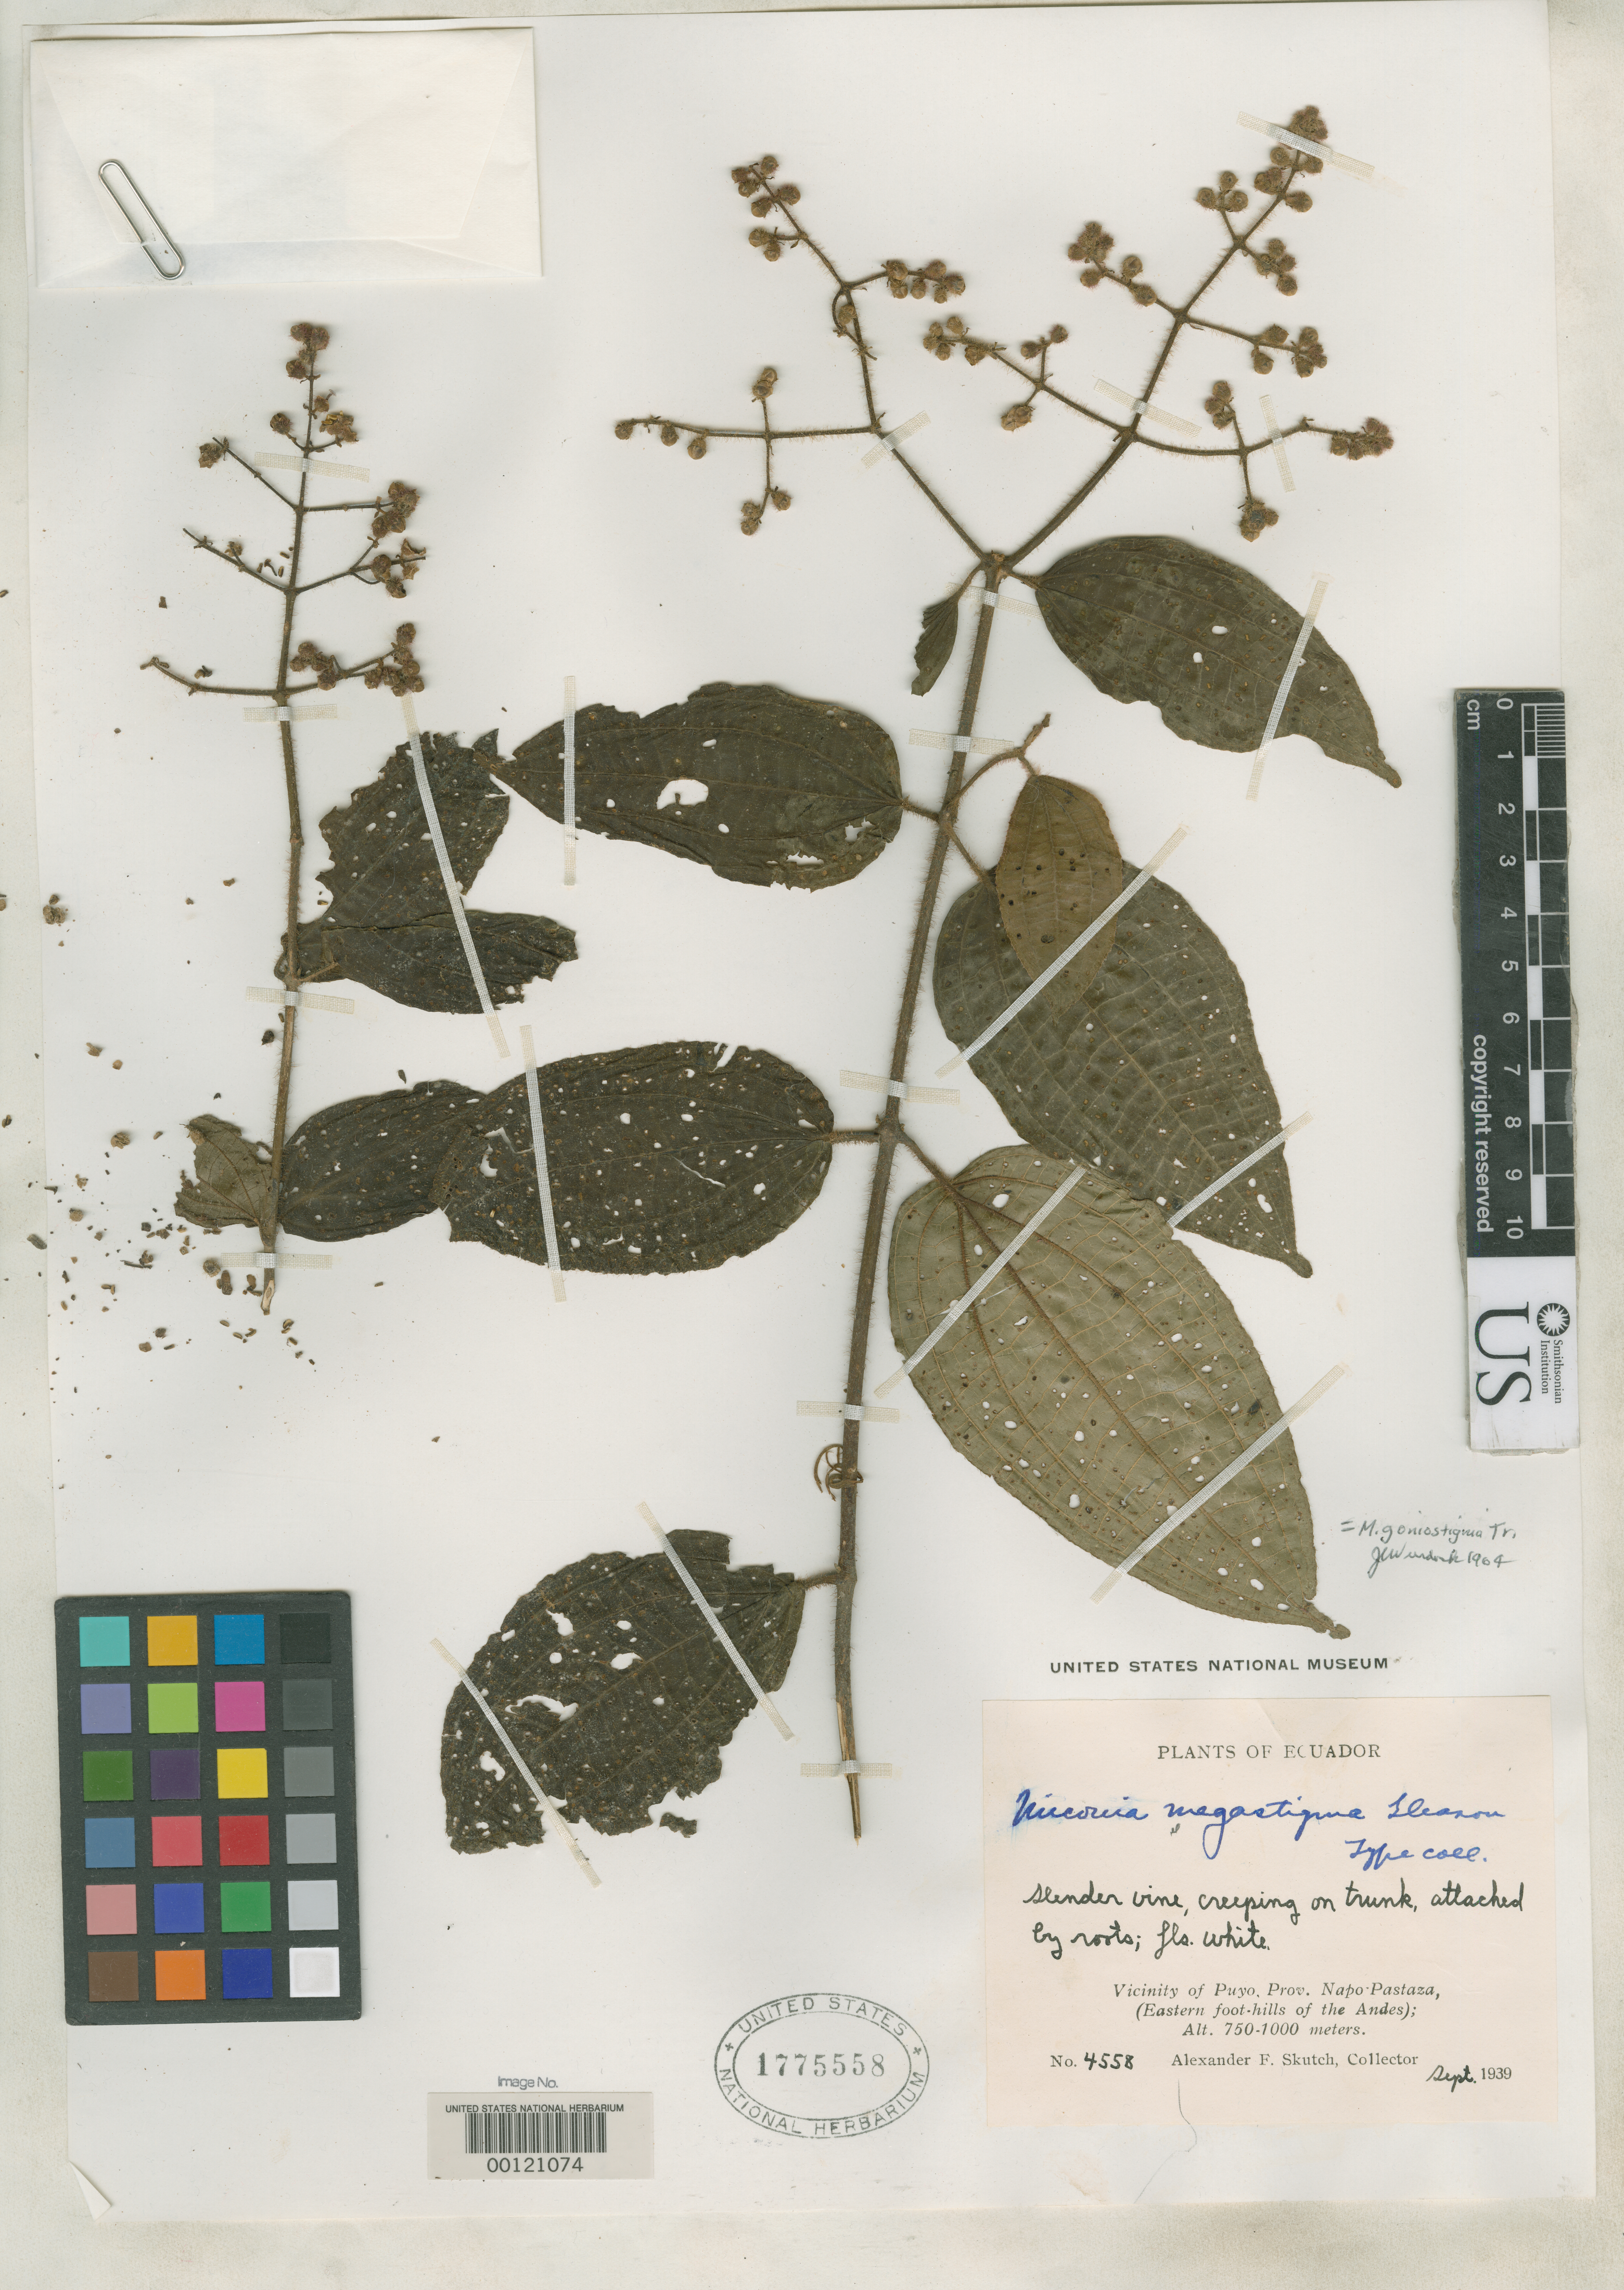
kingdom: Plantae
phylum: Tracheophyta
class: Magnoliopsida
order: Myrtales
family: Melastomataceae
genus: Miconia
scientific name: Miconia megastigma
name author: Gleason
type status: Isotype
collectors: A. F. Skutch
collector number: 4558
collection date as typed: Sep 1939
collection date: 1939-09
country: Ecuador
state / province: Pastaza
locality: Puyo vicinity, Napo-Pastaza.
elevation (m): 750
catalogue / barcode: US 1775558